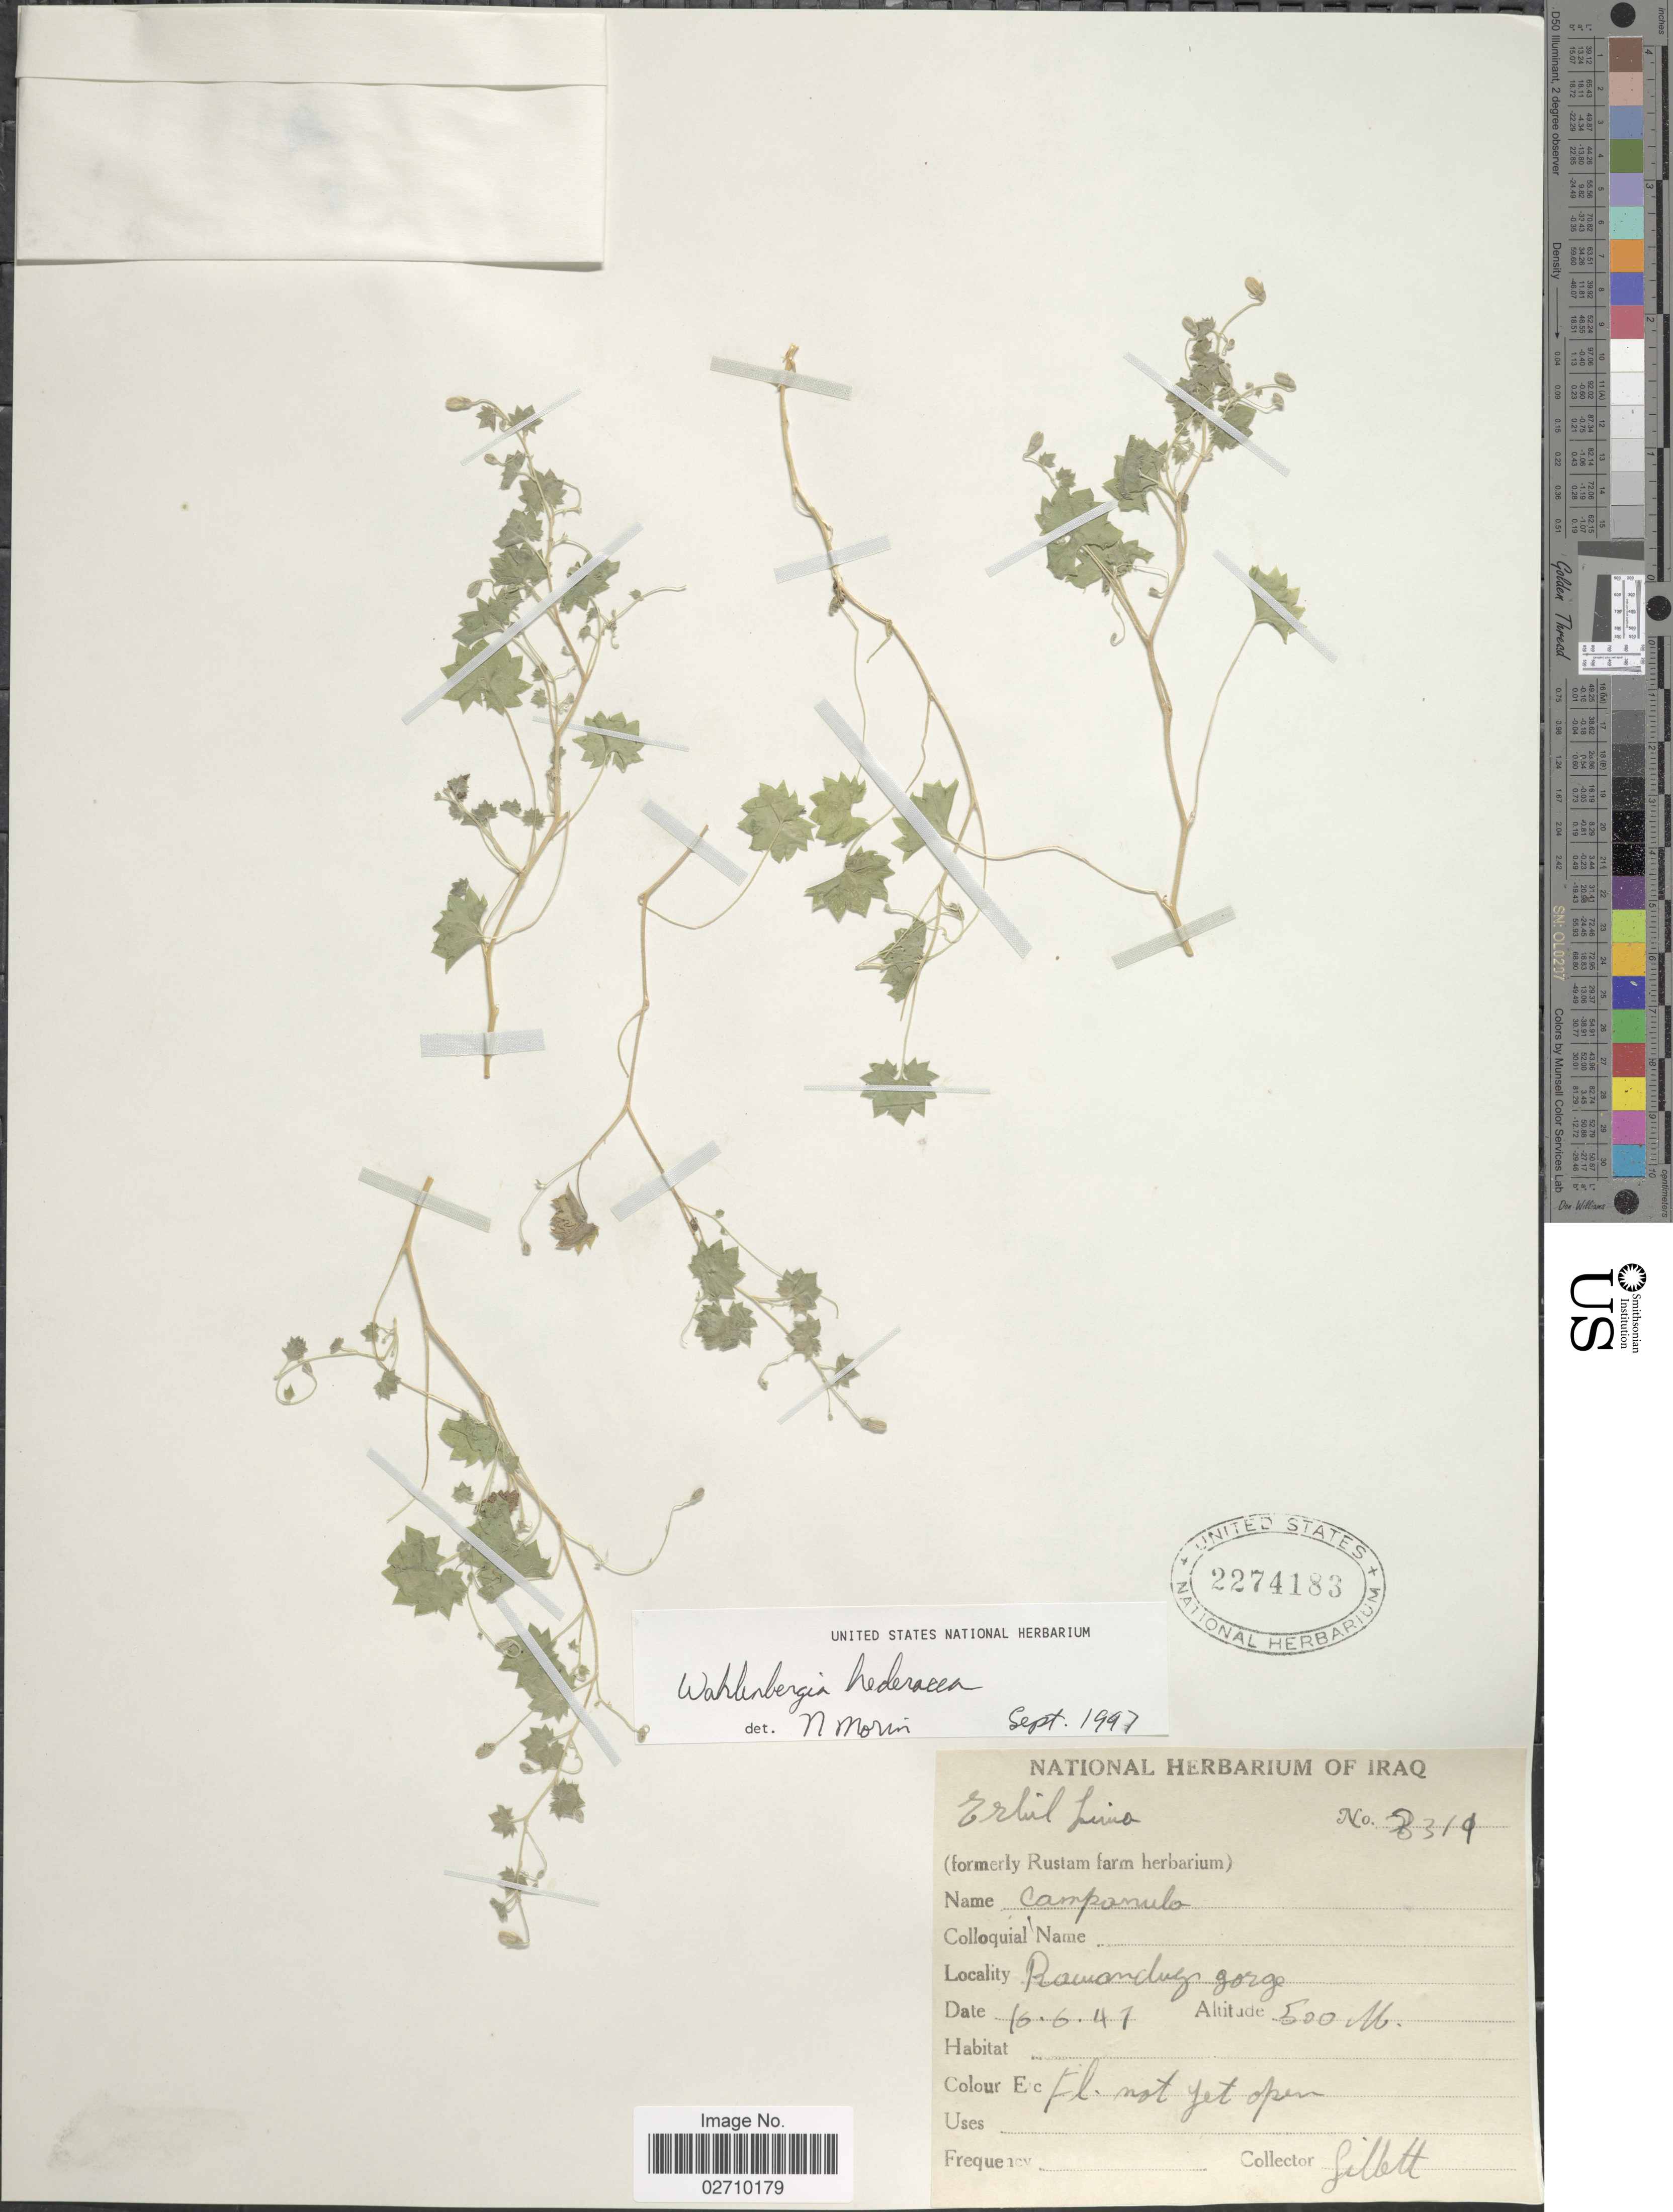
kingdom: Plantae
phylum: Tracheophyta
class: Magnoliopsida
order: Asterales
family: Campanulaceae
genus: Wahlenbergia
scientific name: Wahlenbergia hederacea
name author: Rchb.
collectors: Gillett, --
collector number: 8311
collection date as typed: Transcribed d/m/y: 16/6/47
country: Iraq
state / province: Arbīl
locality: Rowanduz gorge, Erbil Liwa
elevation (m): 500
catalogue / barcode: US 2274183